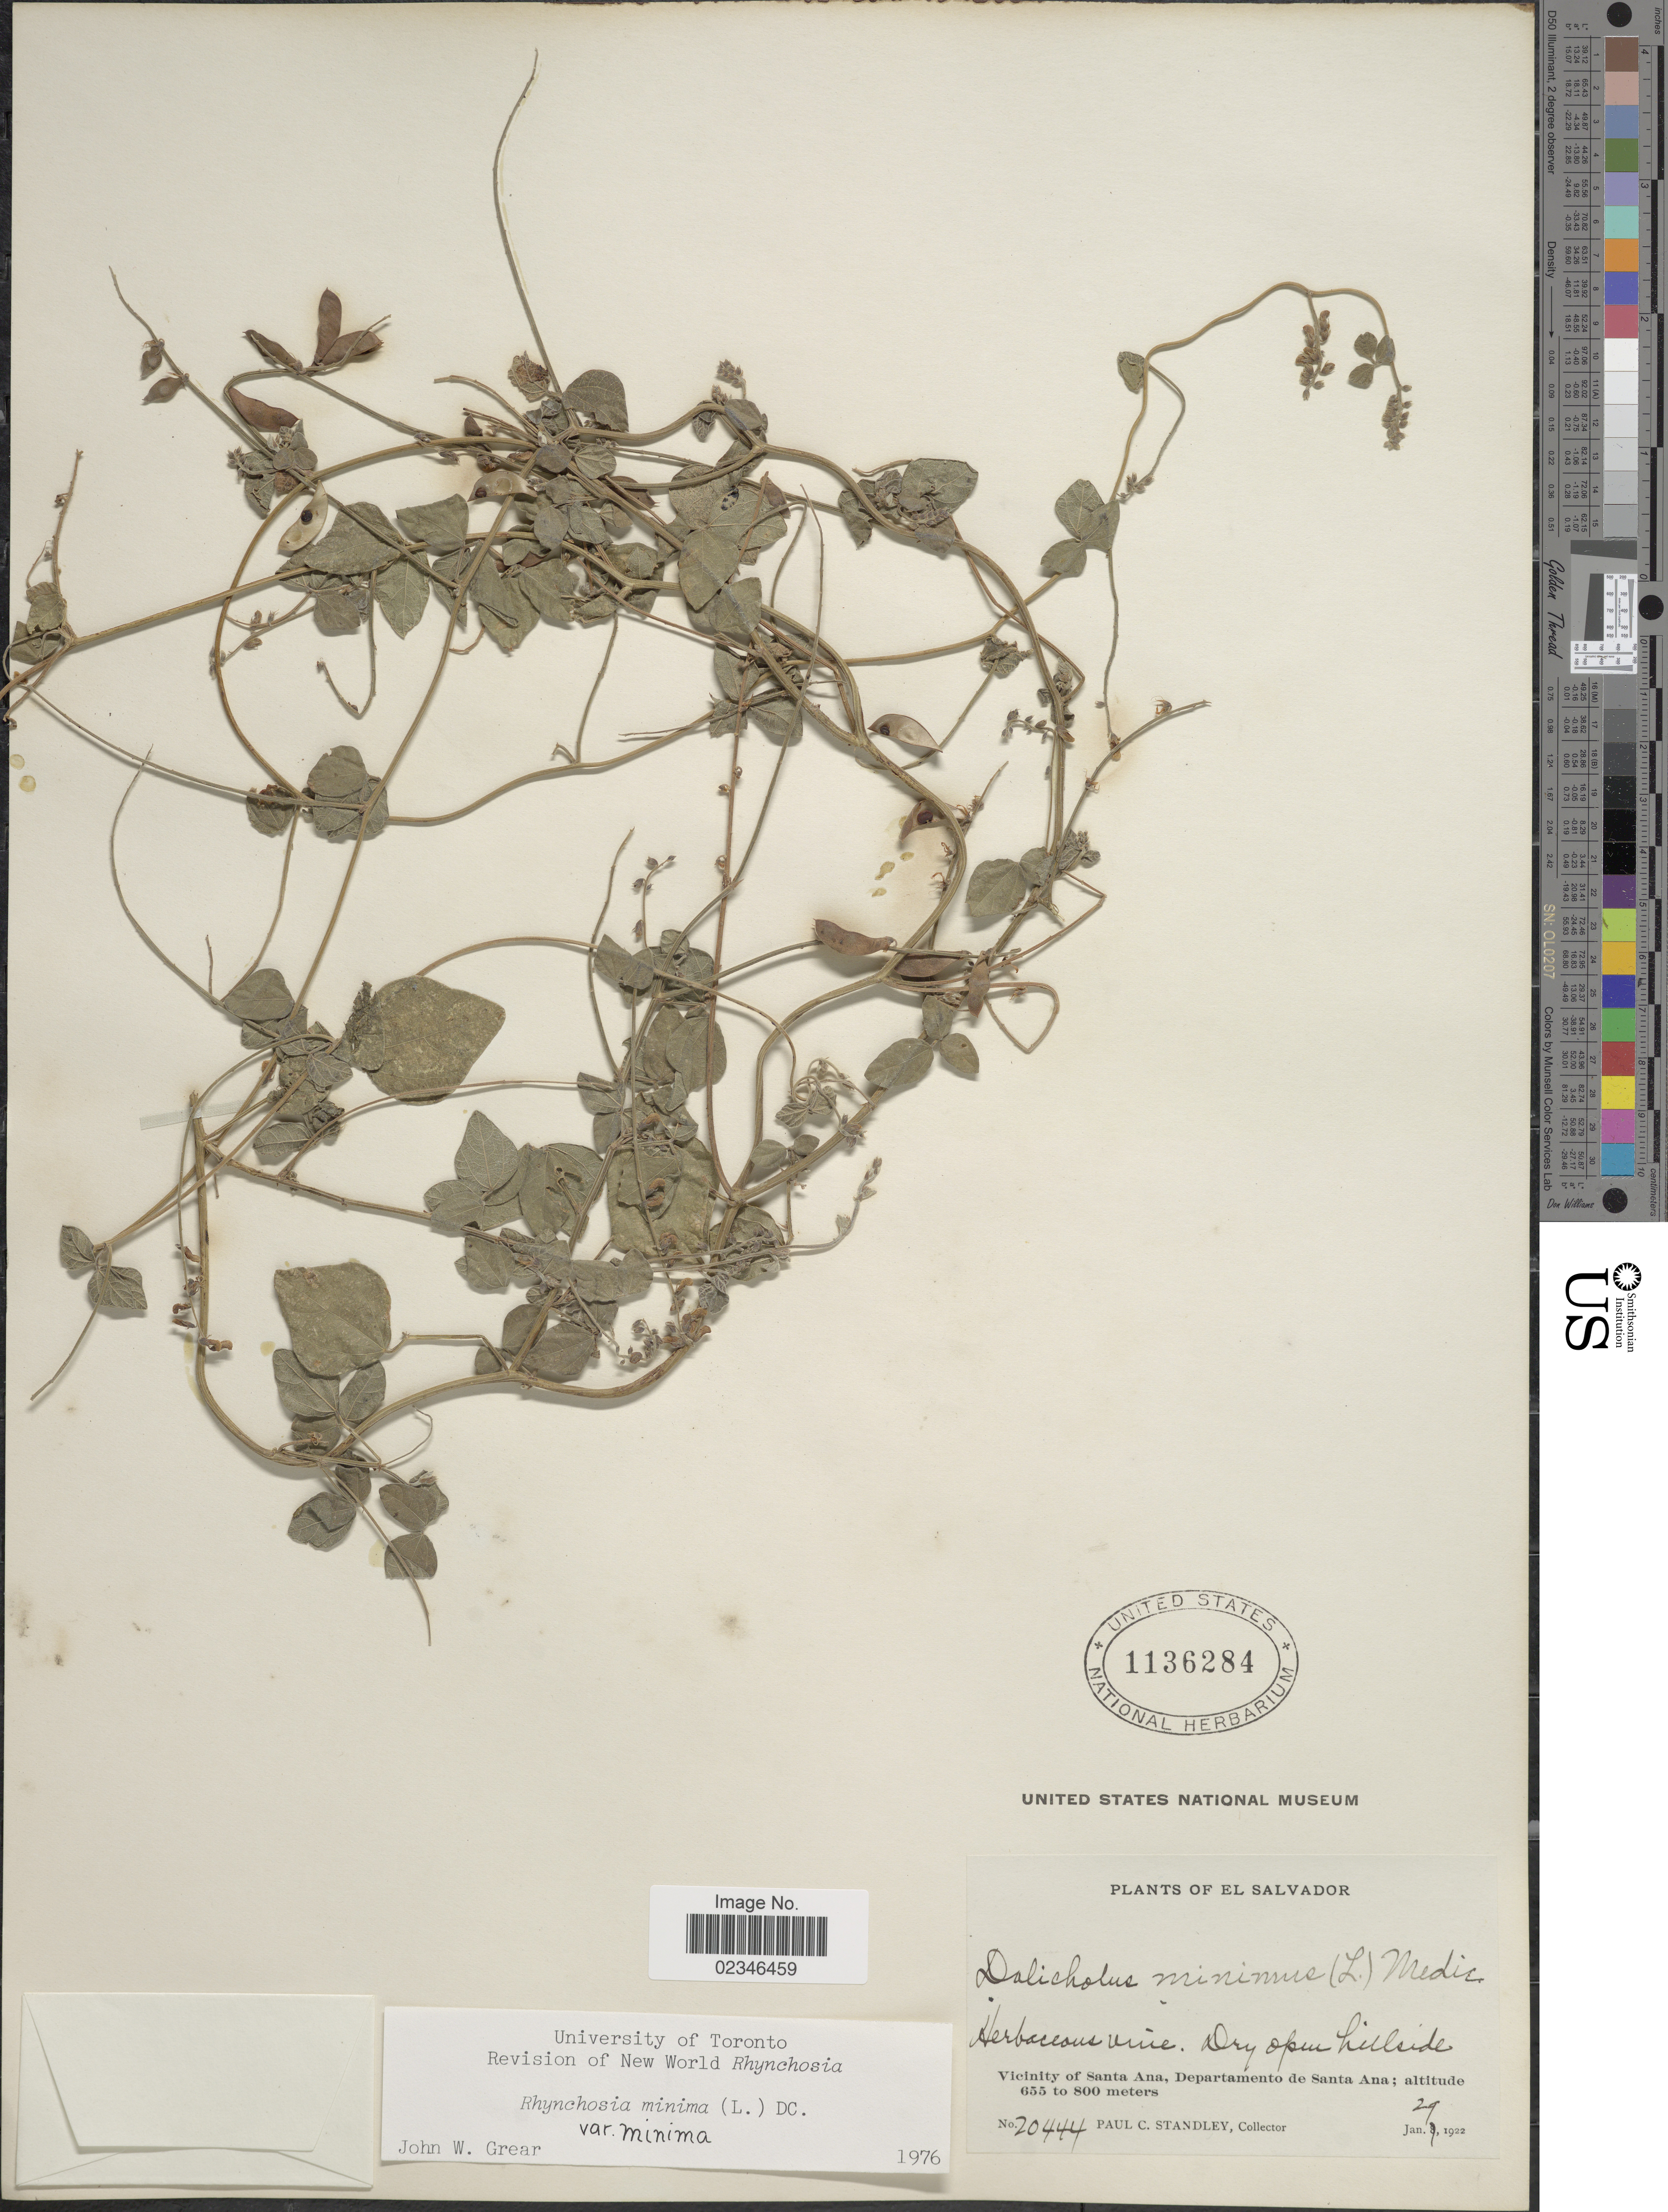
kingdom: Plantae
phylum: Tracheophyta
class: Magnoliopsida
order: Fabales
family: Fabaceae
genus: Rhynchosia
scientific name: Rhynchosia minima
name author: (L.) DC.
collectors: P. C. Standley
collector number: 20444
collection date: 1922-01-29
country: El Salvador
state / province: Santa Ana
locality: Vicinity of Santa Ana, Departamento de Santa Ana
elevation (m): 655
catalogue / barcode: US 1136284